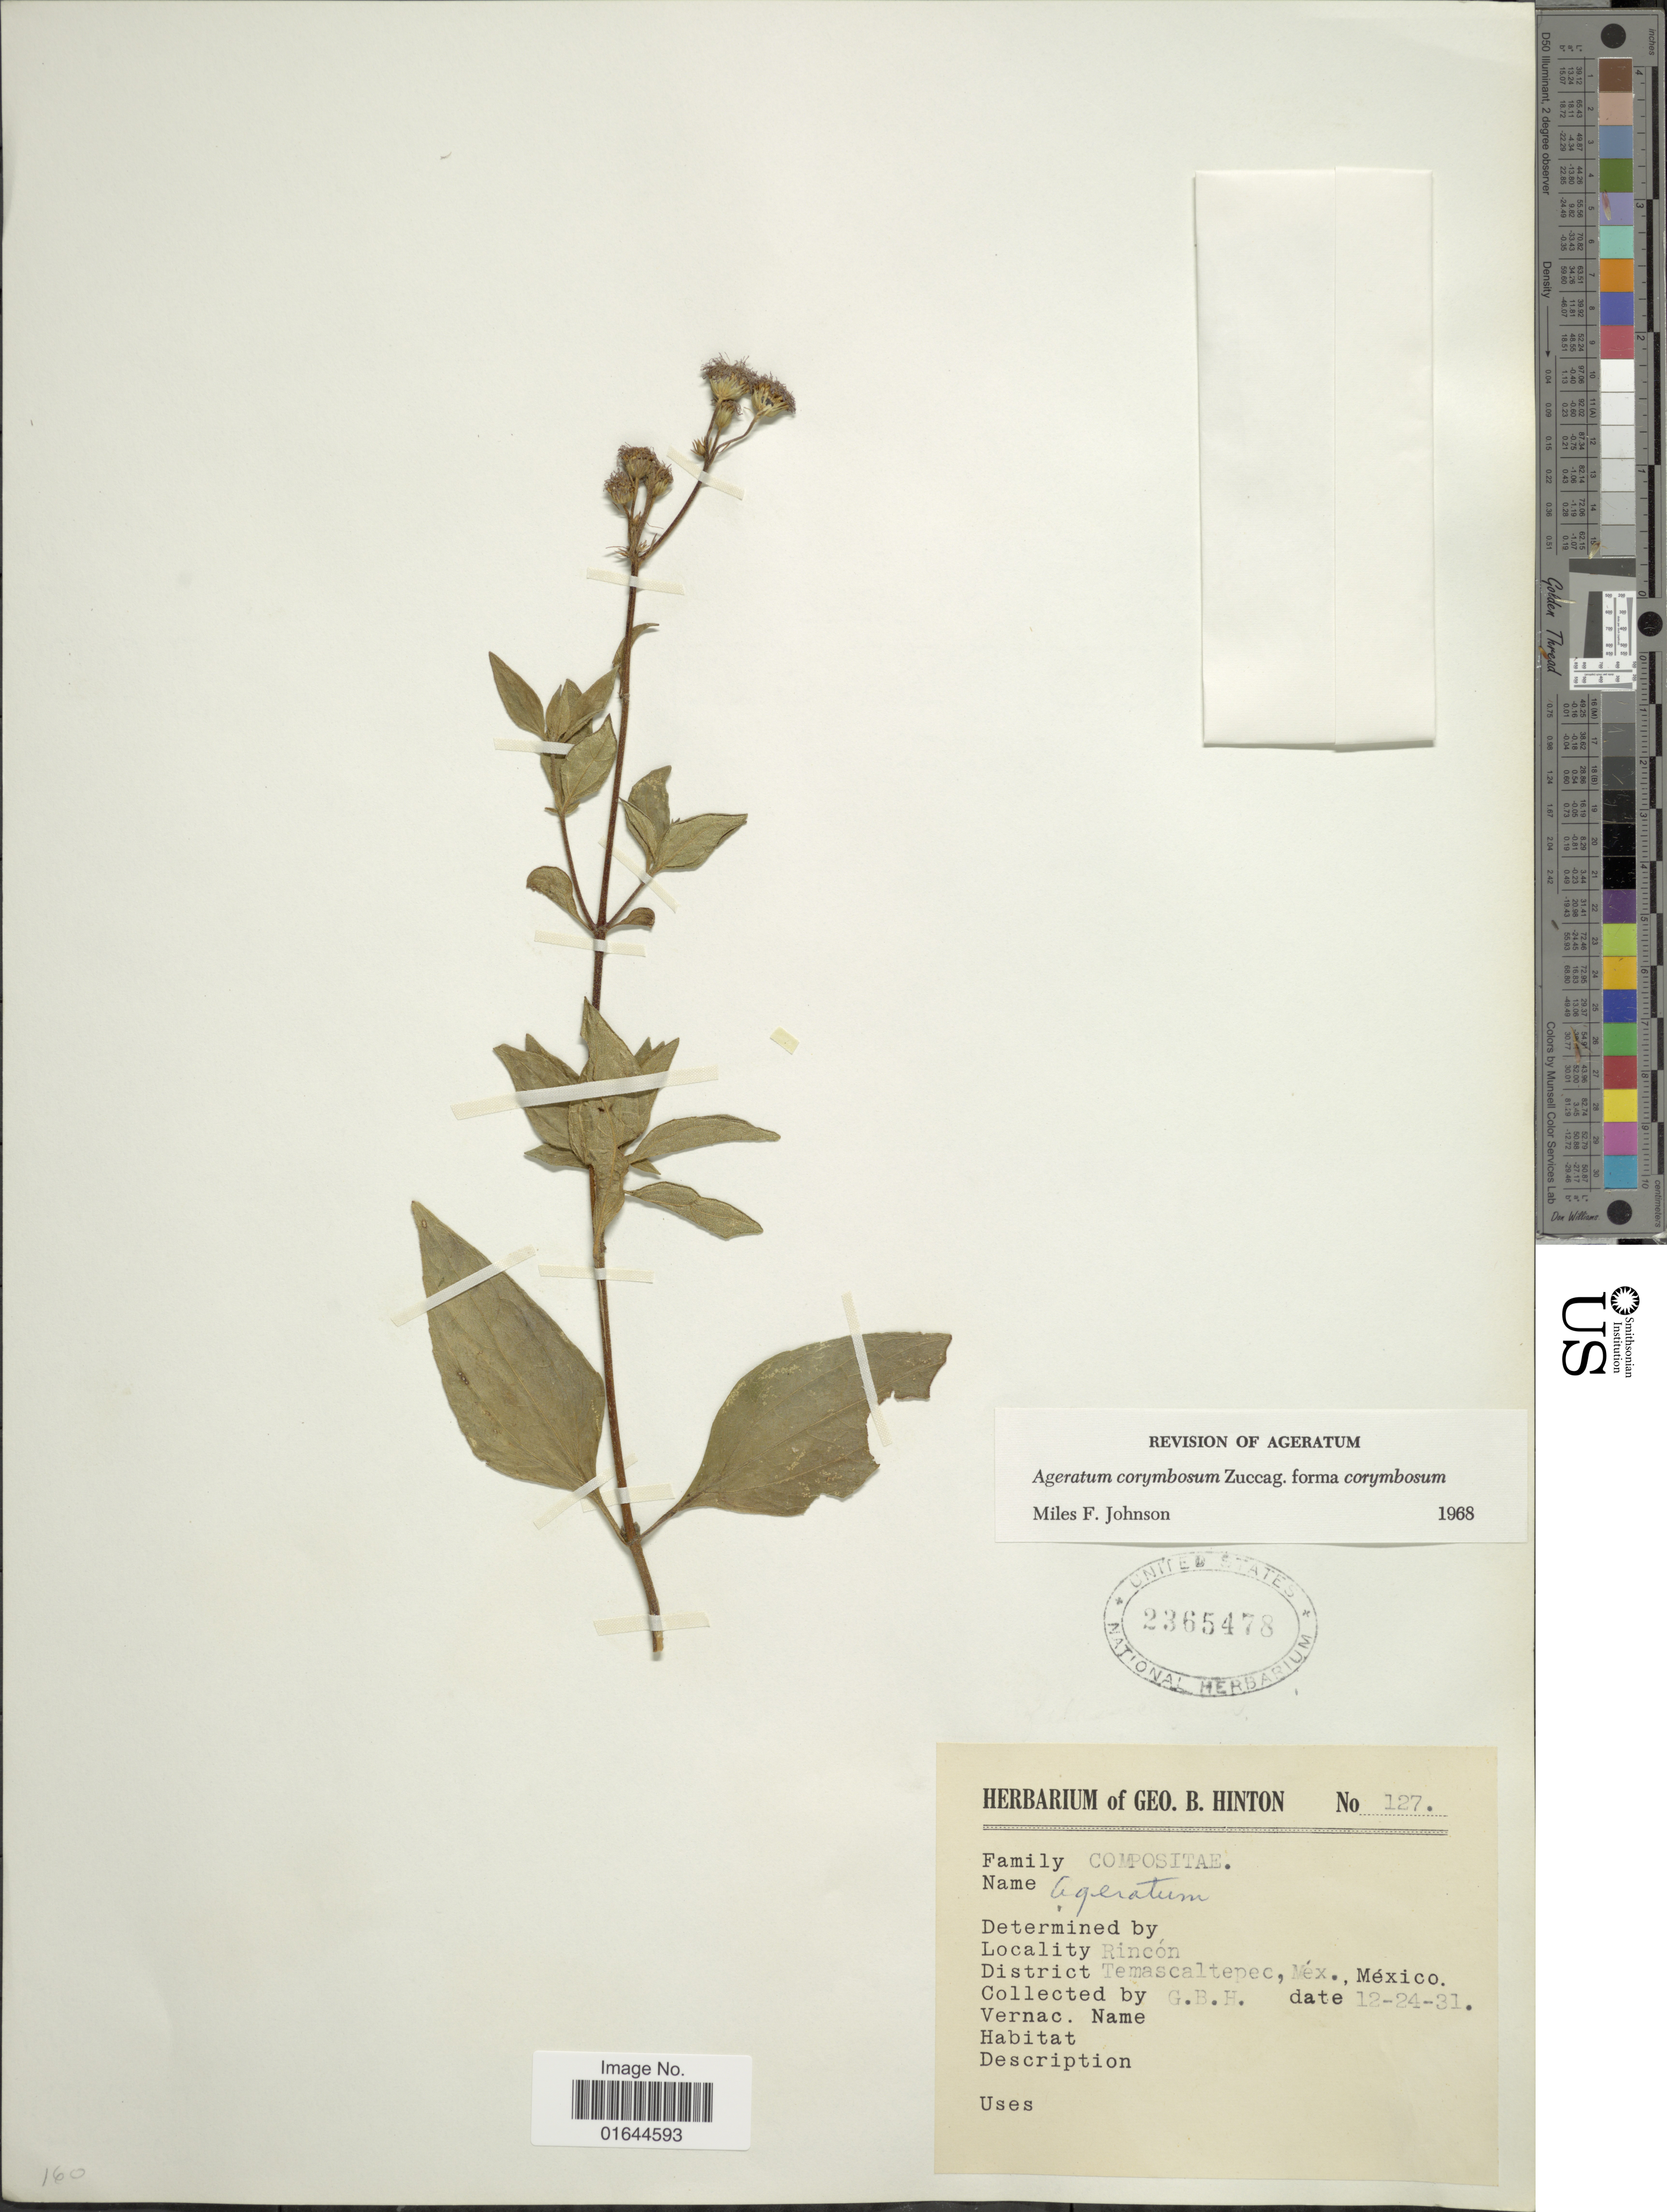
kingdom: Plantae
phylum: Tracheophyta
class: Magnoliopsida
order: Asterales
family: Asteraceae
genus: Ageratum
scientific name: Ageratum corymbosum f. corymbosum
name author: Zuccagni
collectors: G. B. Hinton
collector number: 127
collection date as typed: Transcribed d/m/y: 24/12/31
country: Mexico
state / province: México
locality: Rincon, District Temascaltepec, Mex., Mexico.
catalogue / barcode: US 2364578